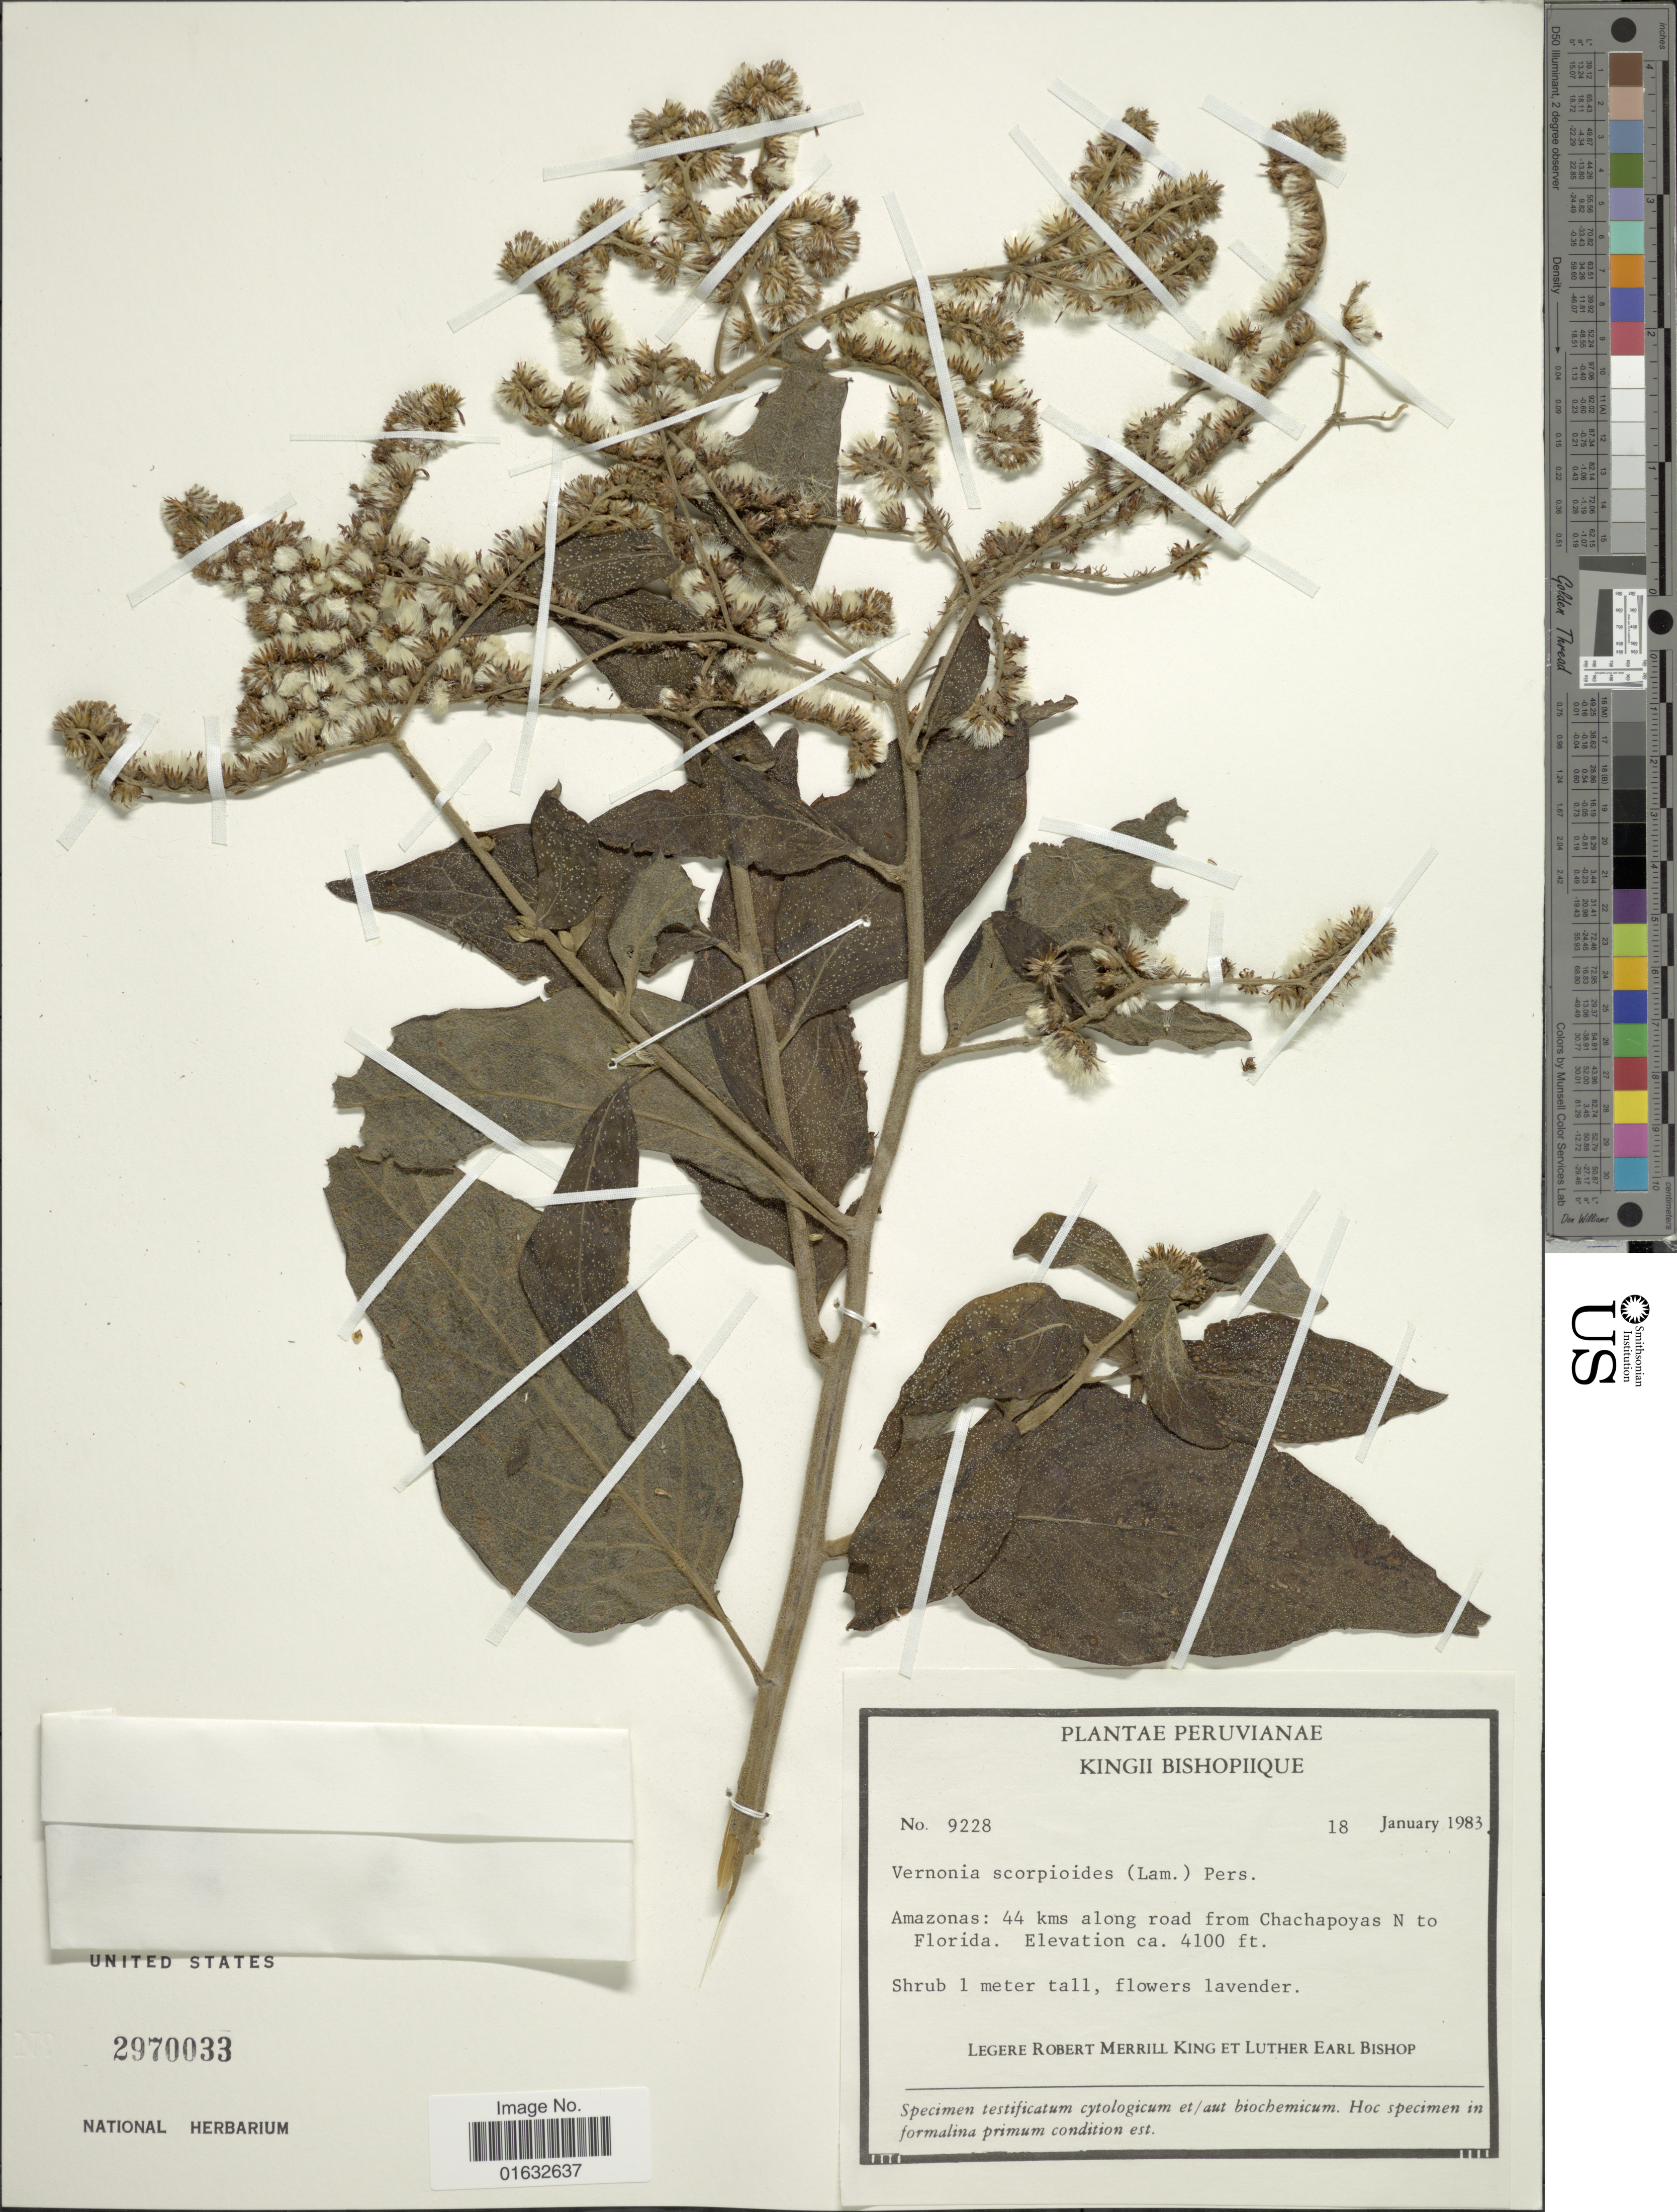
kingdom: Plantae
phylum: Tracheophyta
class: Magnoliopsida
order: Asterales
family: Asteraceae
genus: Cyrtocymura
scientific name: Cyrtocymura scorpioides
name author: (Lam.) H. Rob.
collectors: R. M. King & L. E. Bishop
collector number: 9228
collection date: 1983-01-18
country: Peru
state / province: Amazonas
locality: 44 kms along road from Chachapoyas N to Florida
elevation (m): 1250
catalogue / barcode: US 2970033